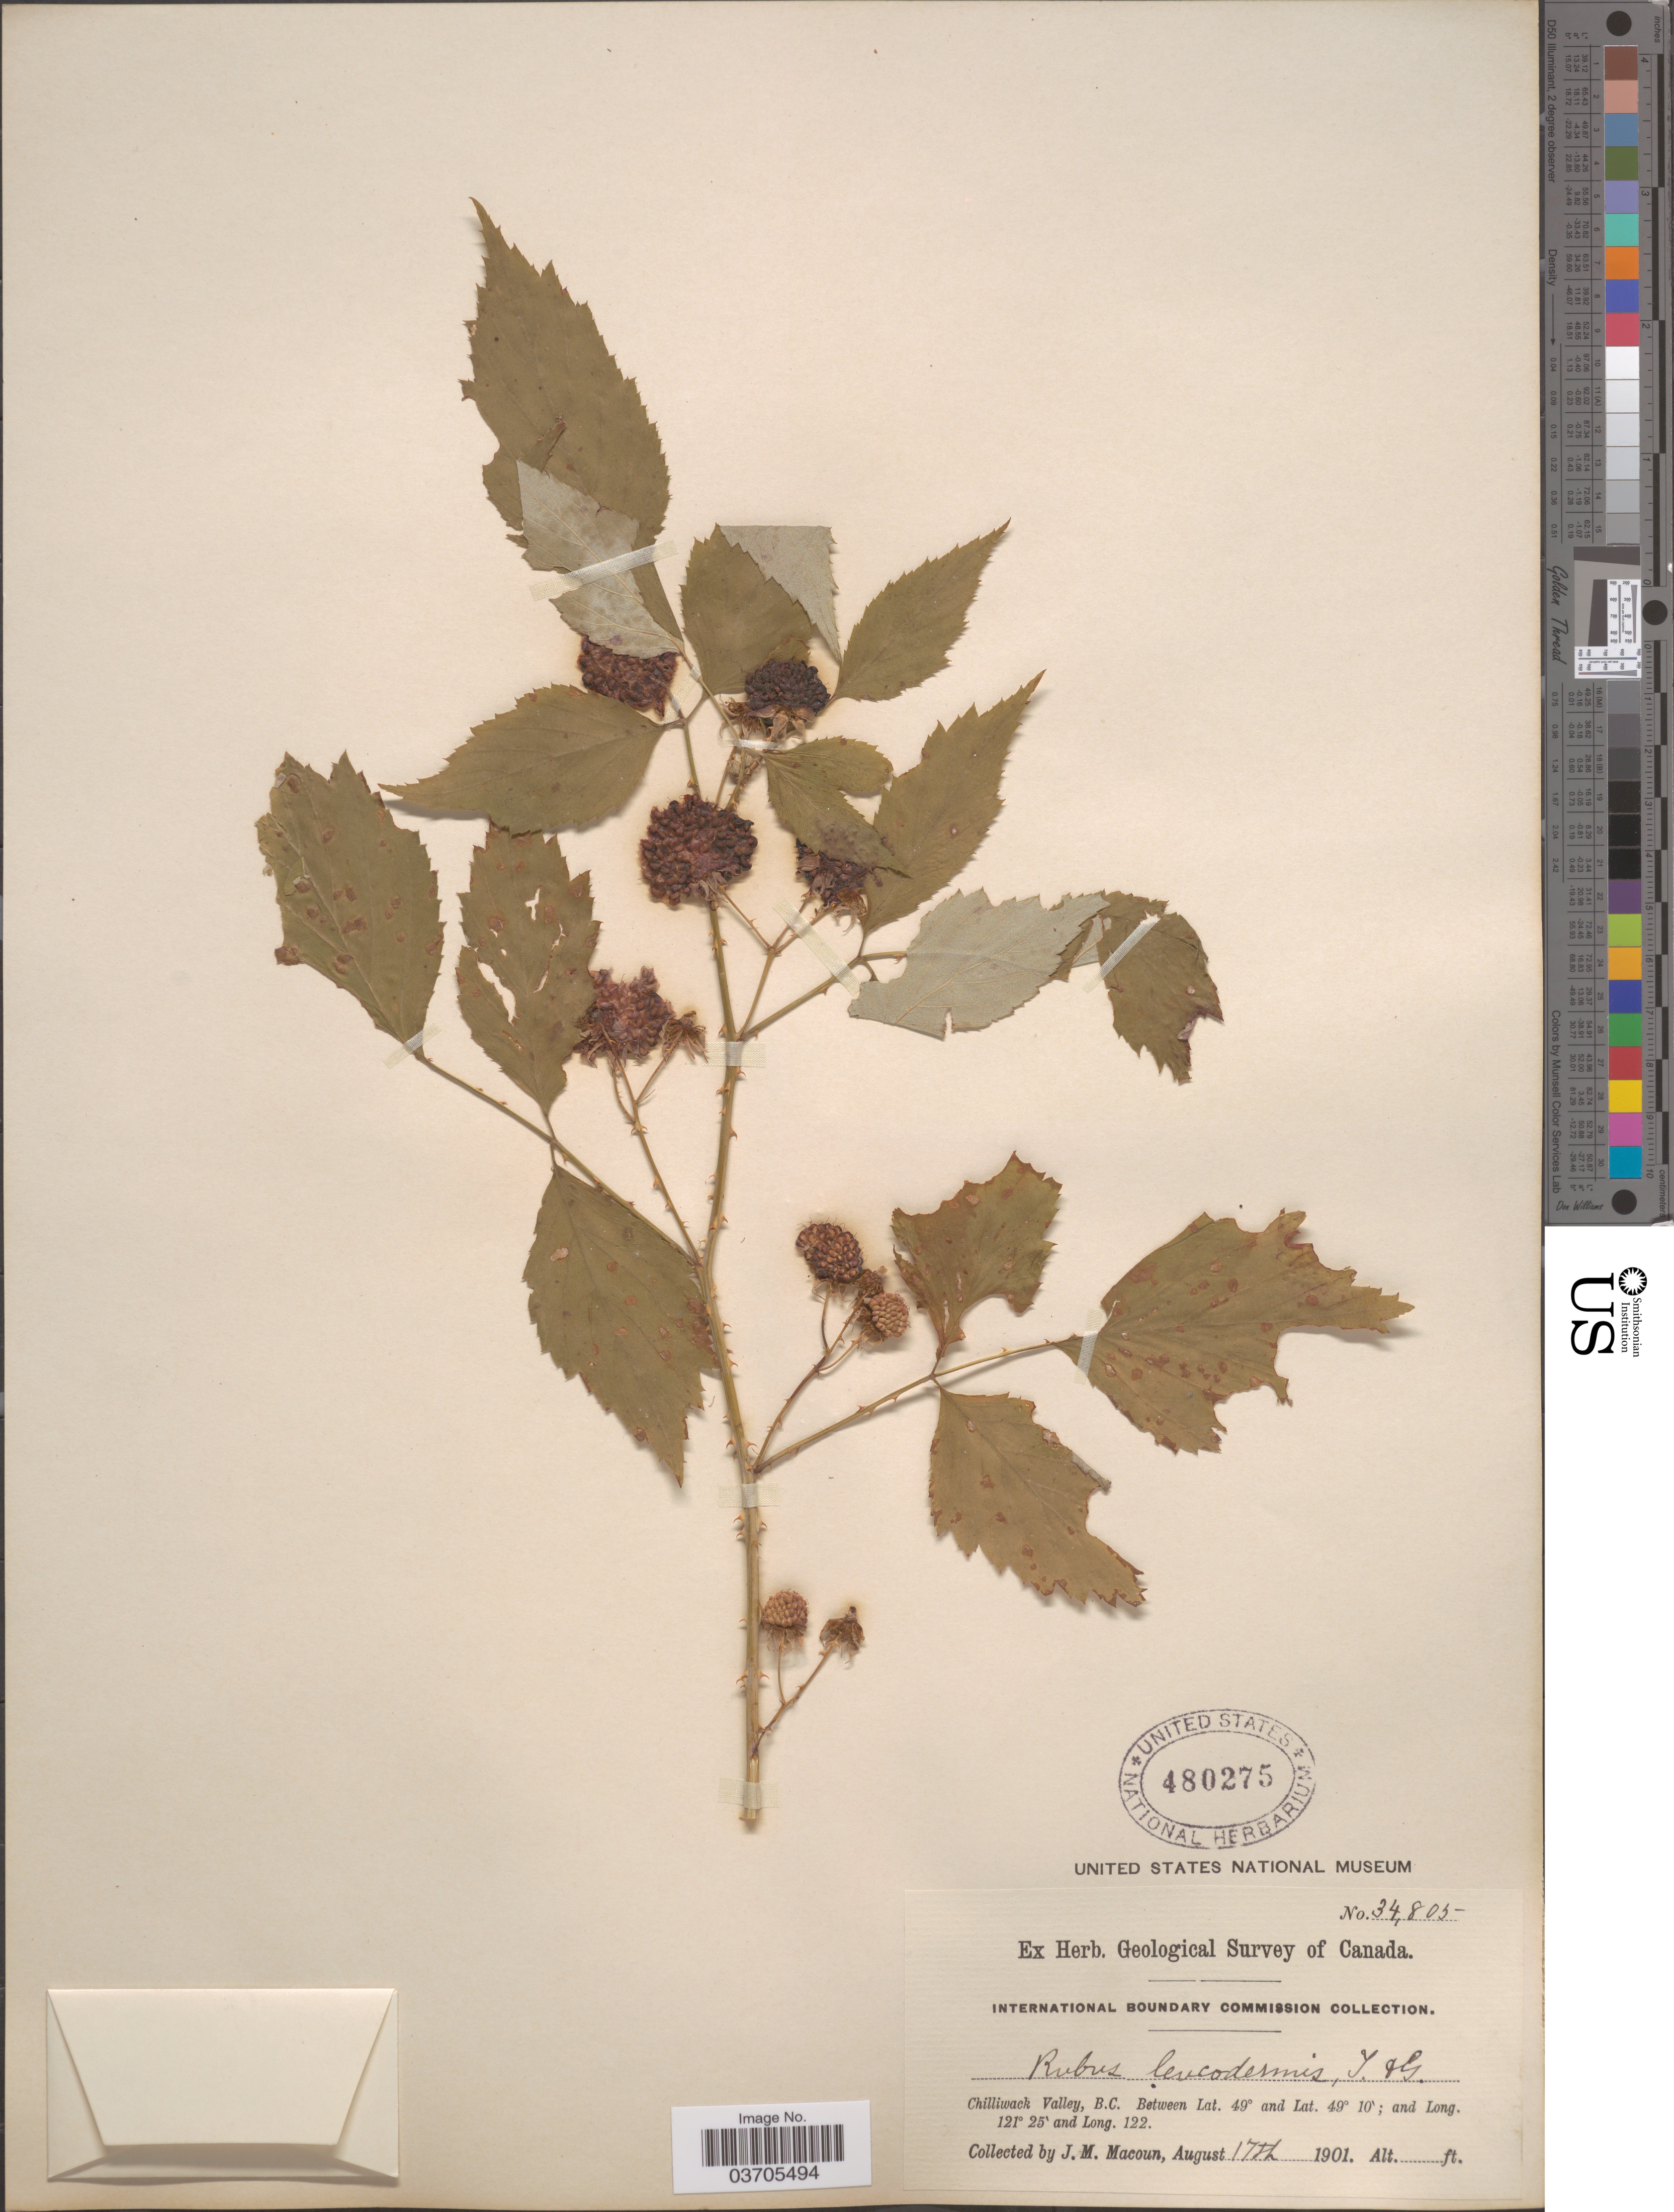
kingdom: Plantae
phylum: Tracheophyta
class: Magnoliopsida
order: Rosales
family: Rosaceae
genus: Rubus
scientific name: Rubus leucodermis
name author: Douglas ex Torr. & A. Gray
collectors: J. M. Macoun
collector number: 34805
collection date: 1901-08-17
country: Canada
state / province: British Columbia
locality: Chilliwack Valley.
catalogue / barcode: US 480275